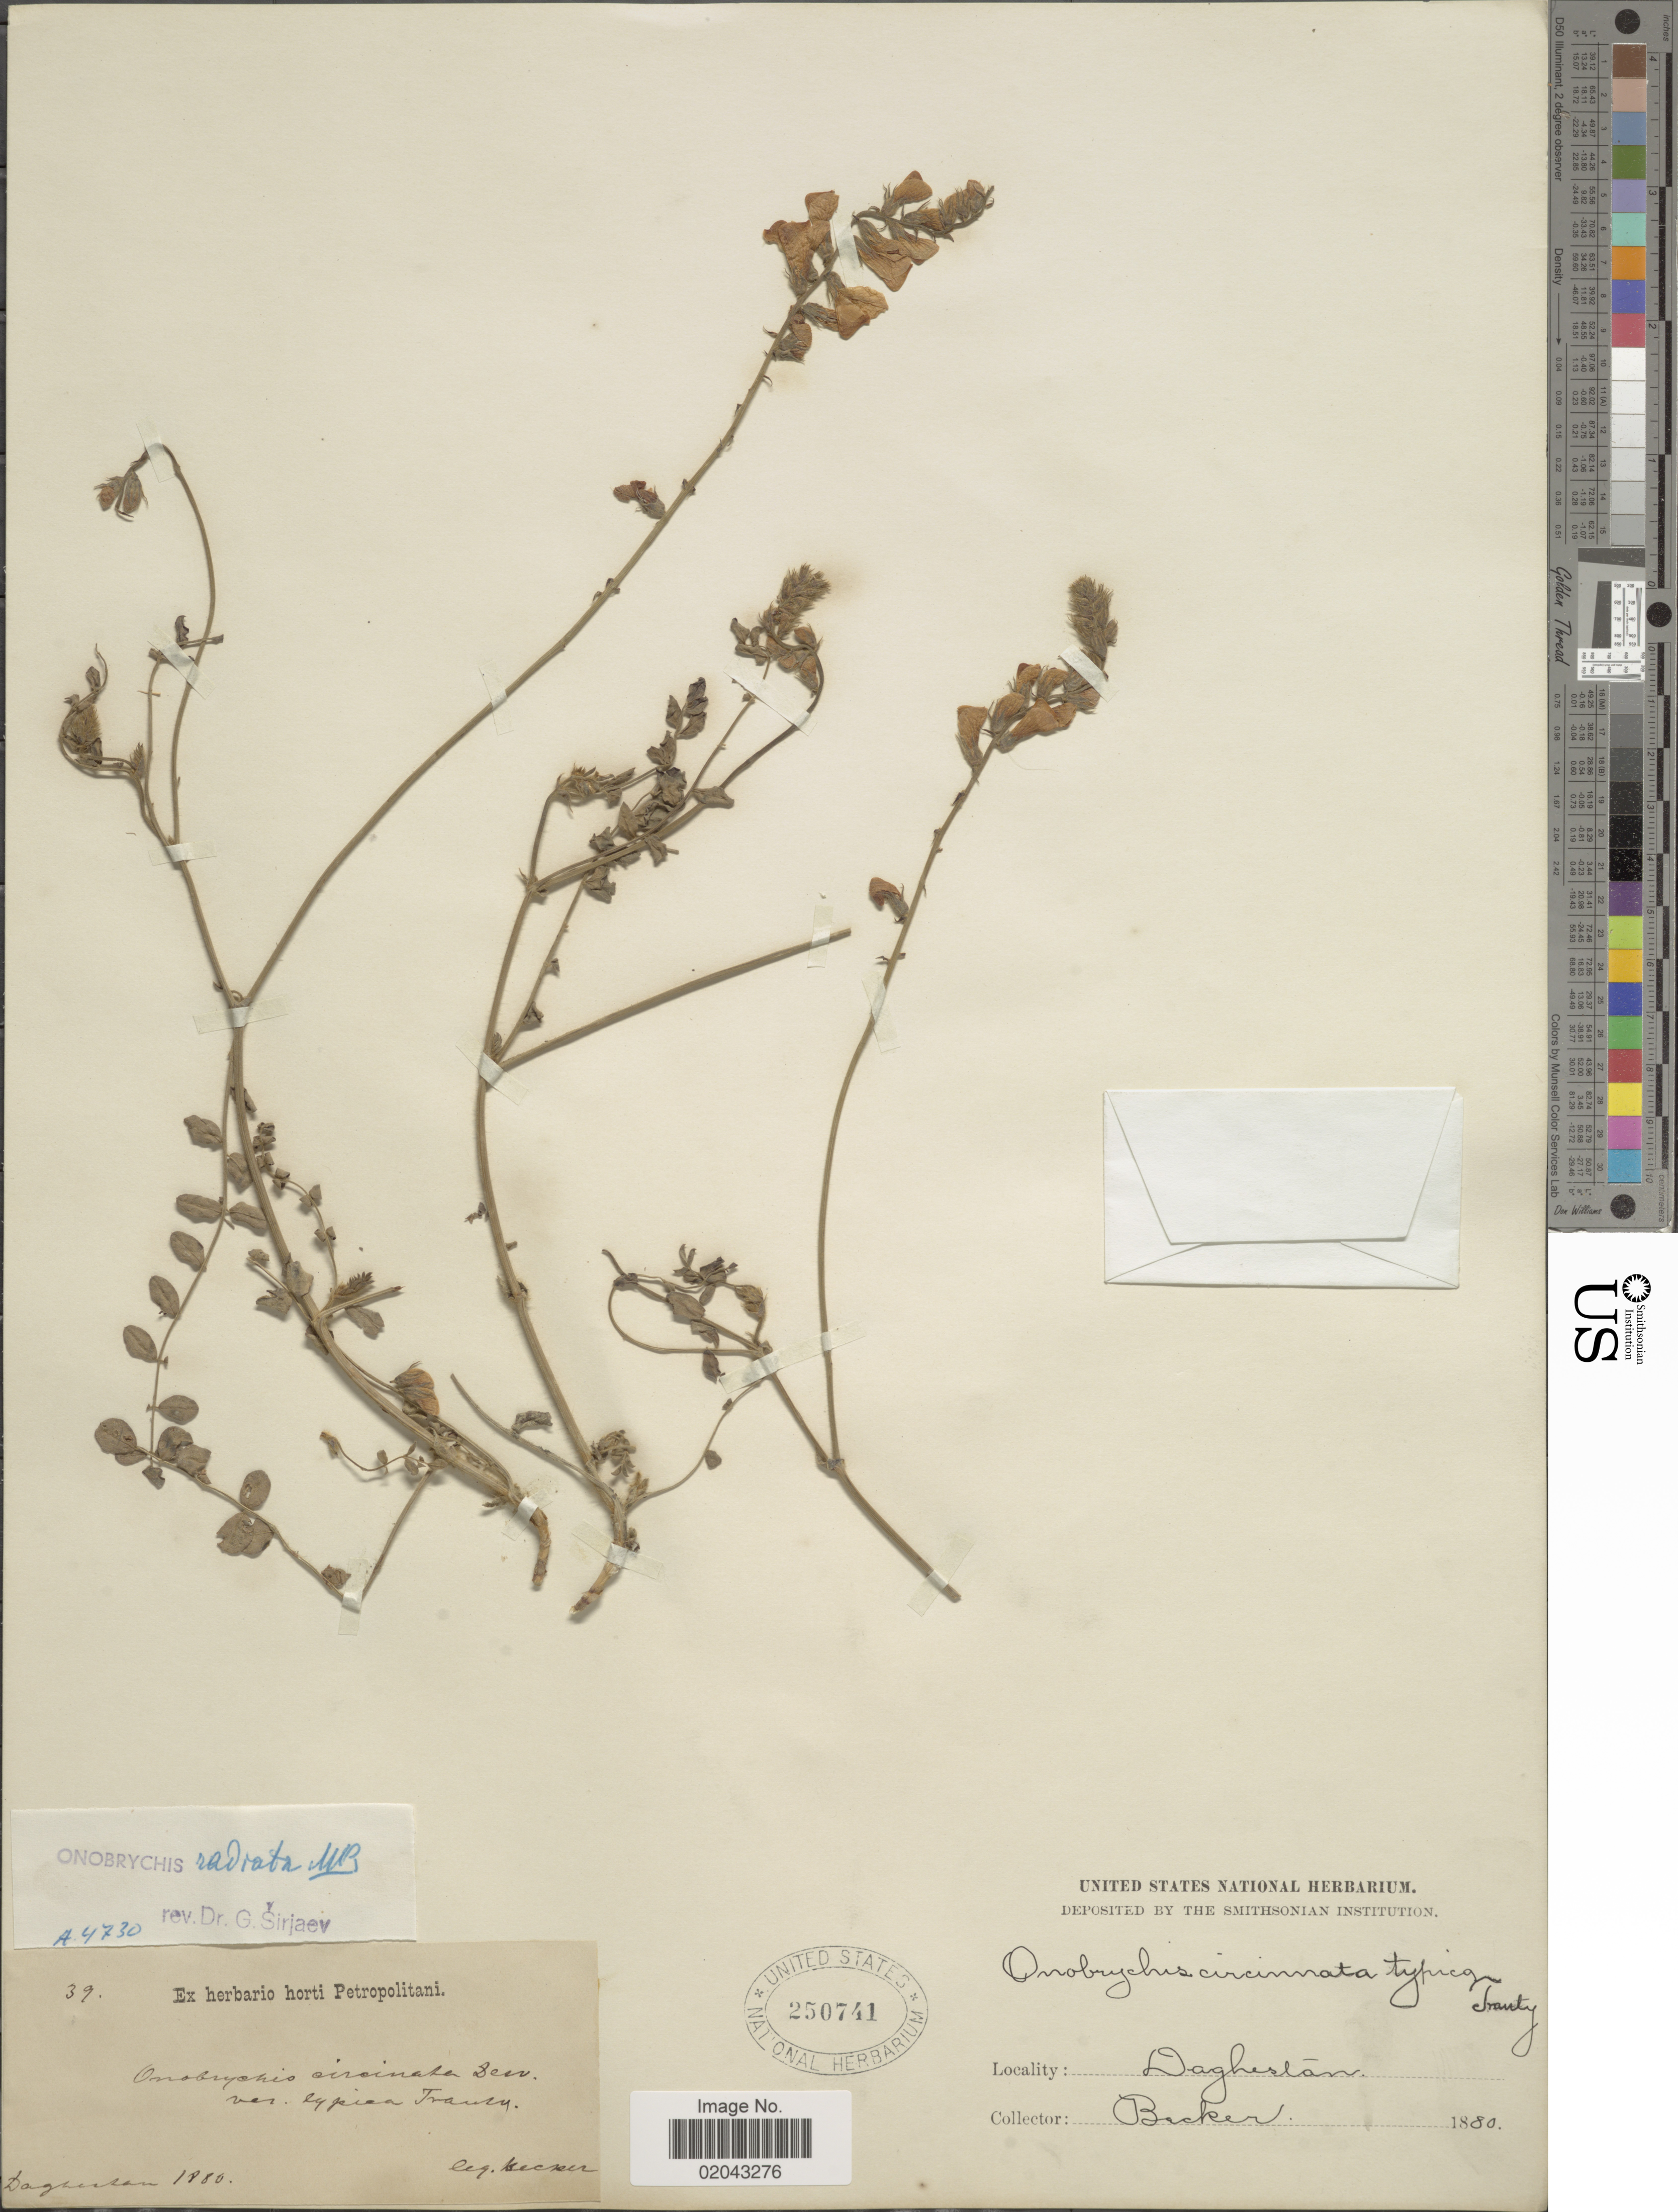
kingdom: Plantae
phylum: Tracheophyta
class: Magnoliopsida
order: Fabales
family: Fabaceae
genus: Onobrychis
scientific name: Onobrychis radiata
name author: (Desf.) M. Bieb.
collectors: -. Becker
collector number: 39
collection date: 1880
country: Russian Federation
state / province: Dagestan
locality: Daghestan.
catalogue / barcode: US 250741